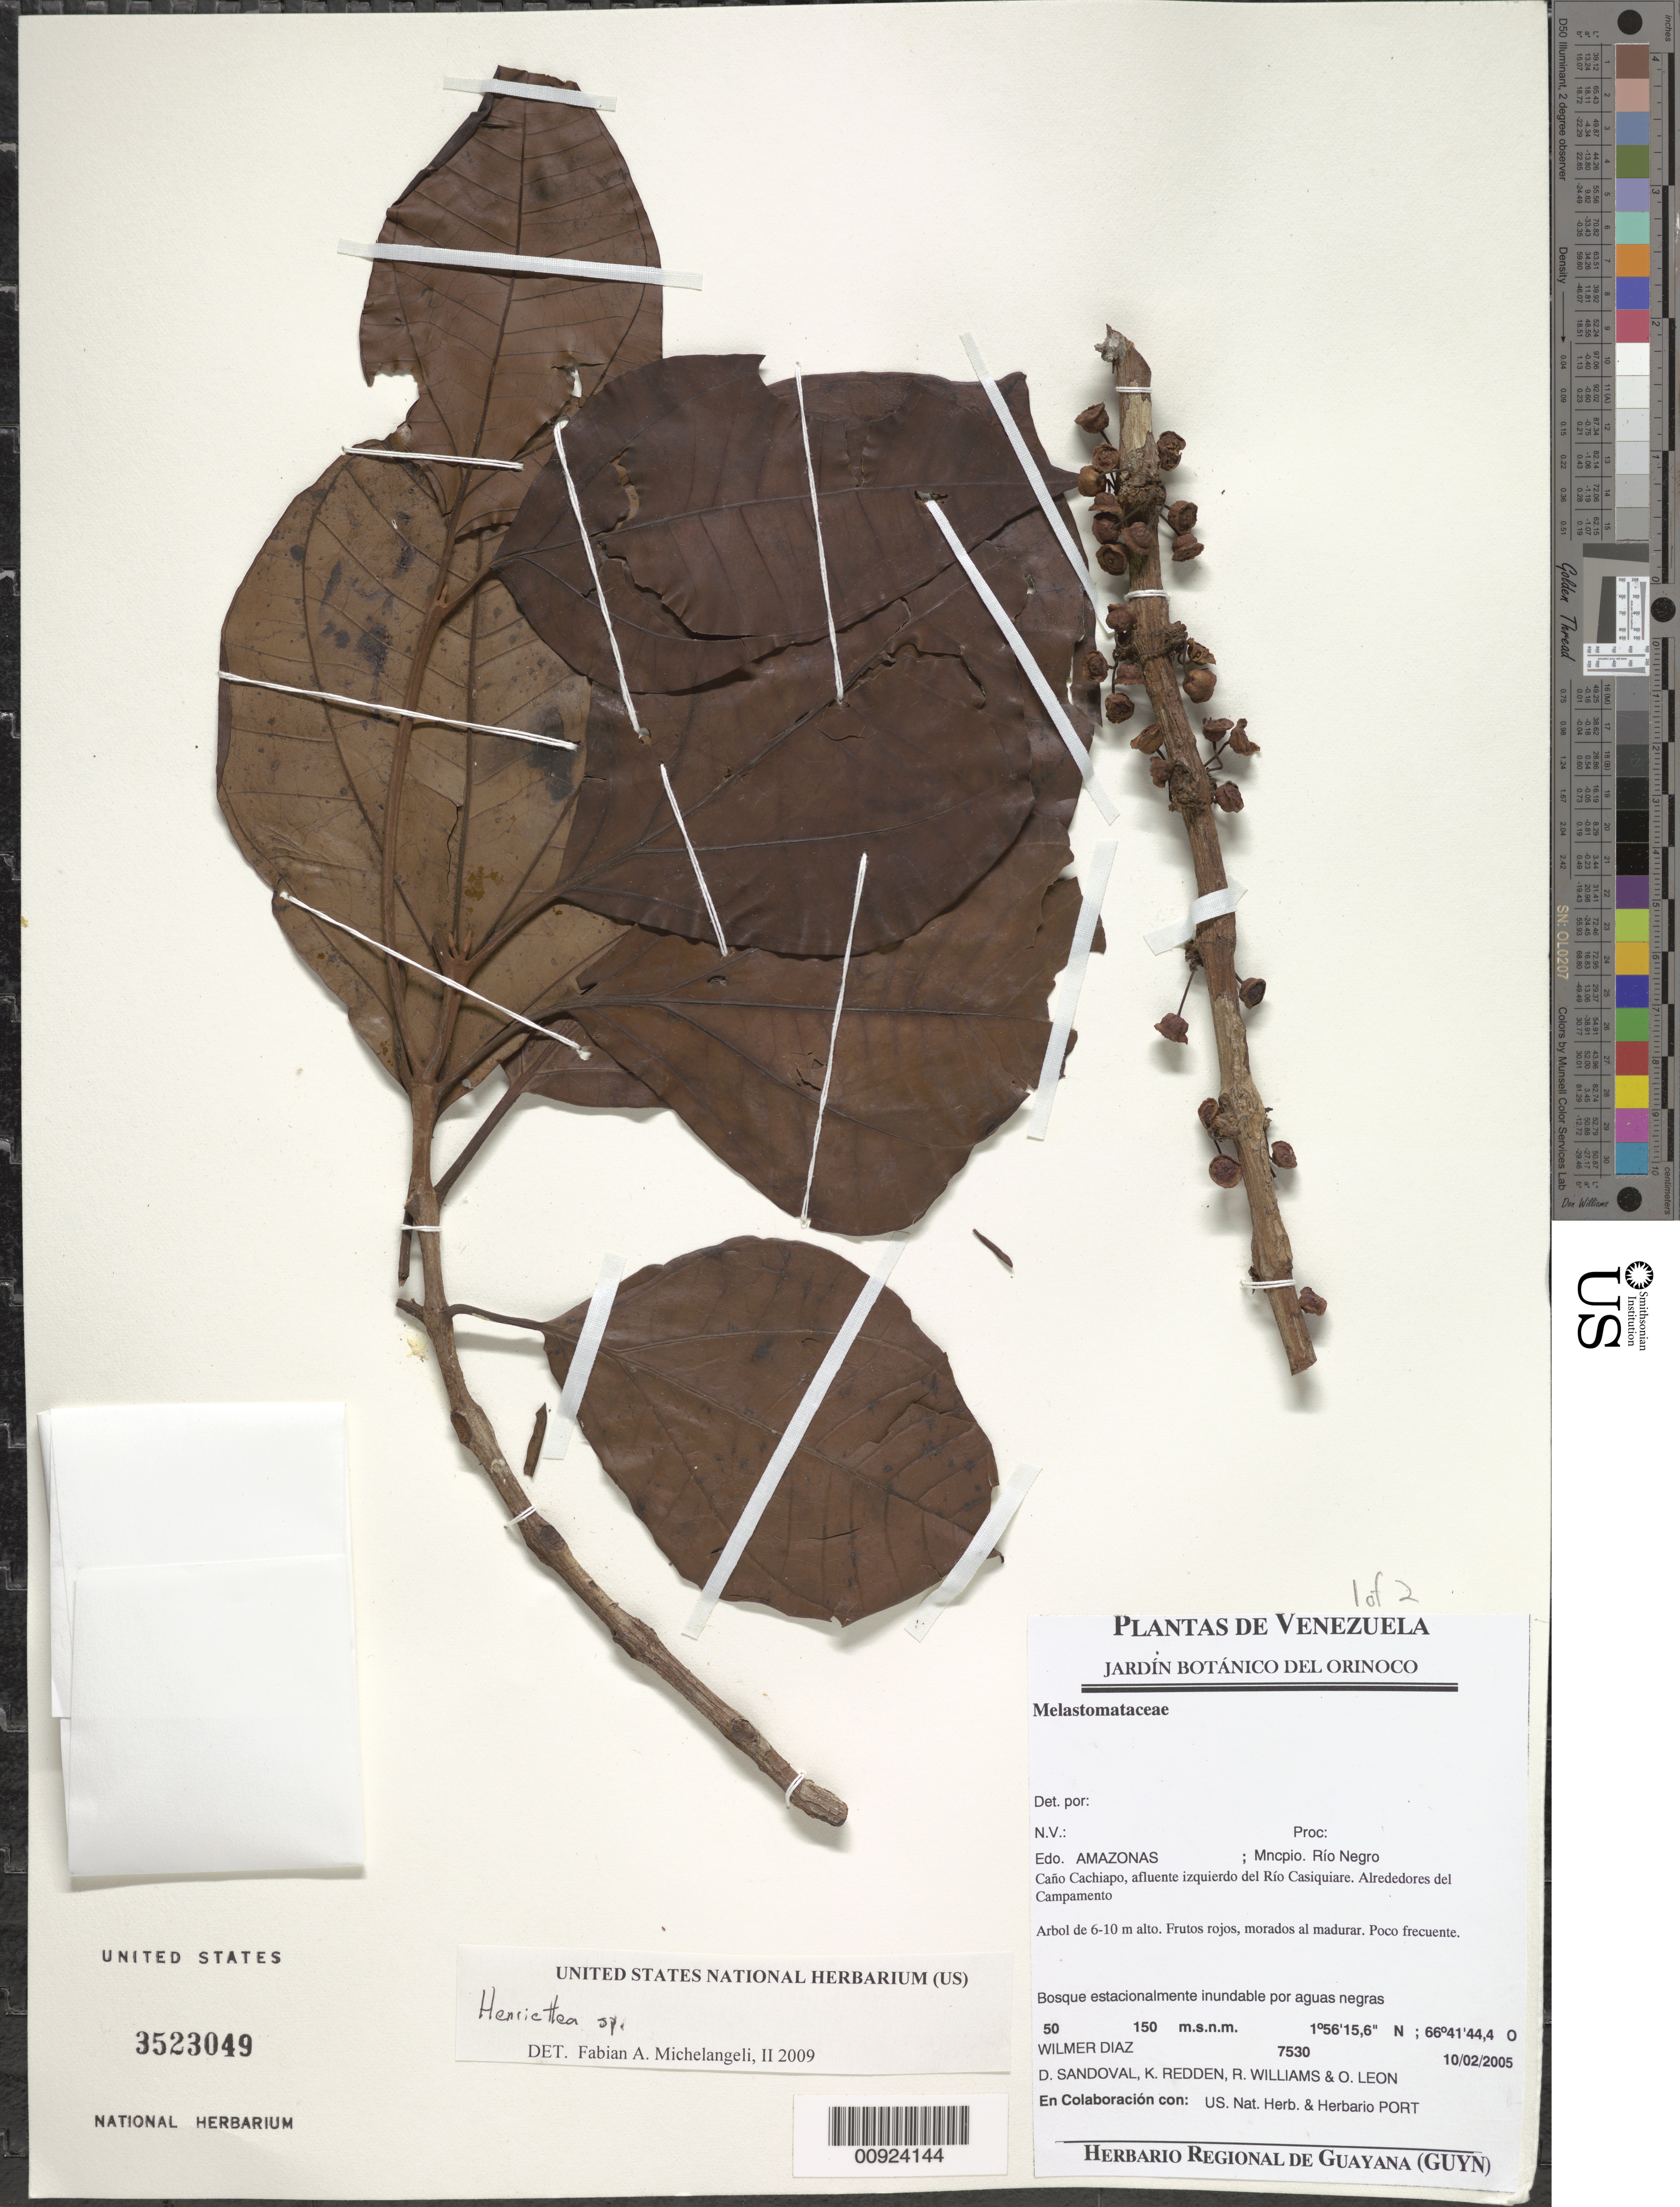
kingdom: Plantae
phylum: Tracheophyta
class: Magnoliopsida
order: Myrtales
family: Melastomataceae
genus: Henriettea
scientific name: Henriettea sp.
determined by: Michelangeli, F. A.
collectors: W. Díaz P., D. Sandoval, K. M. Redden, R. Williams & O. León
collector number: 7530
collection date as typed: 10-Feb-05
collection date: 2005-02-10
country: Venezuela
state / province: Amazonas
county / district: Río Negro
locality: Caño Cachiapo, afluente del Río Casiquaire, alrededores del Campamento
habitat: Bosque estacionalmente inundable por aguas negras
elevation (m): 50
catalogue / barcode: US 3523049